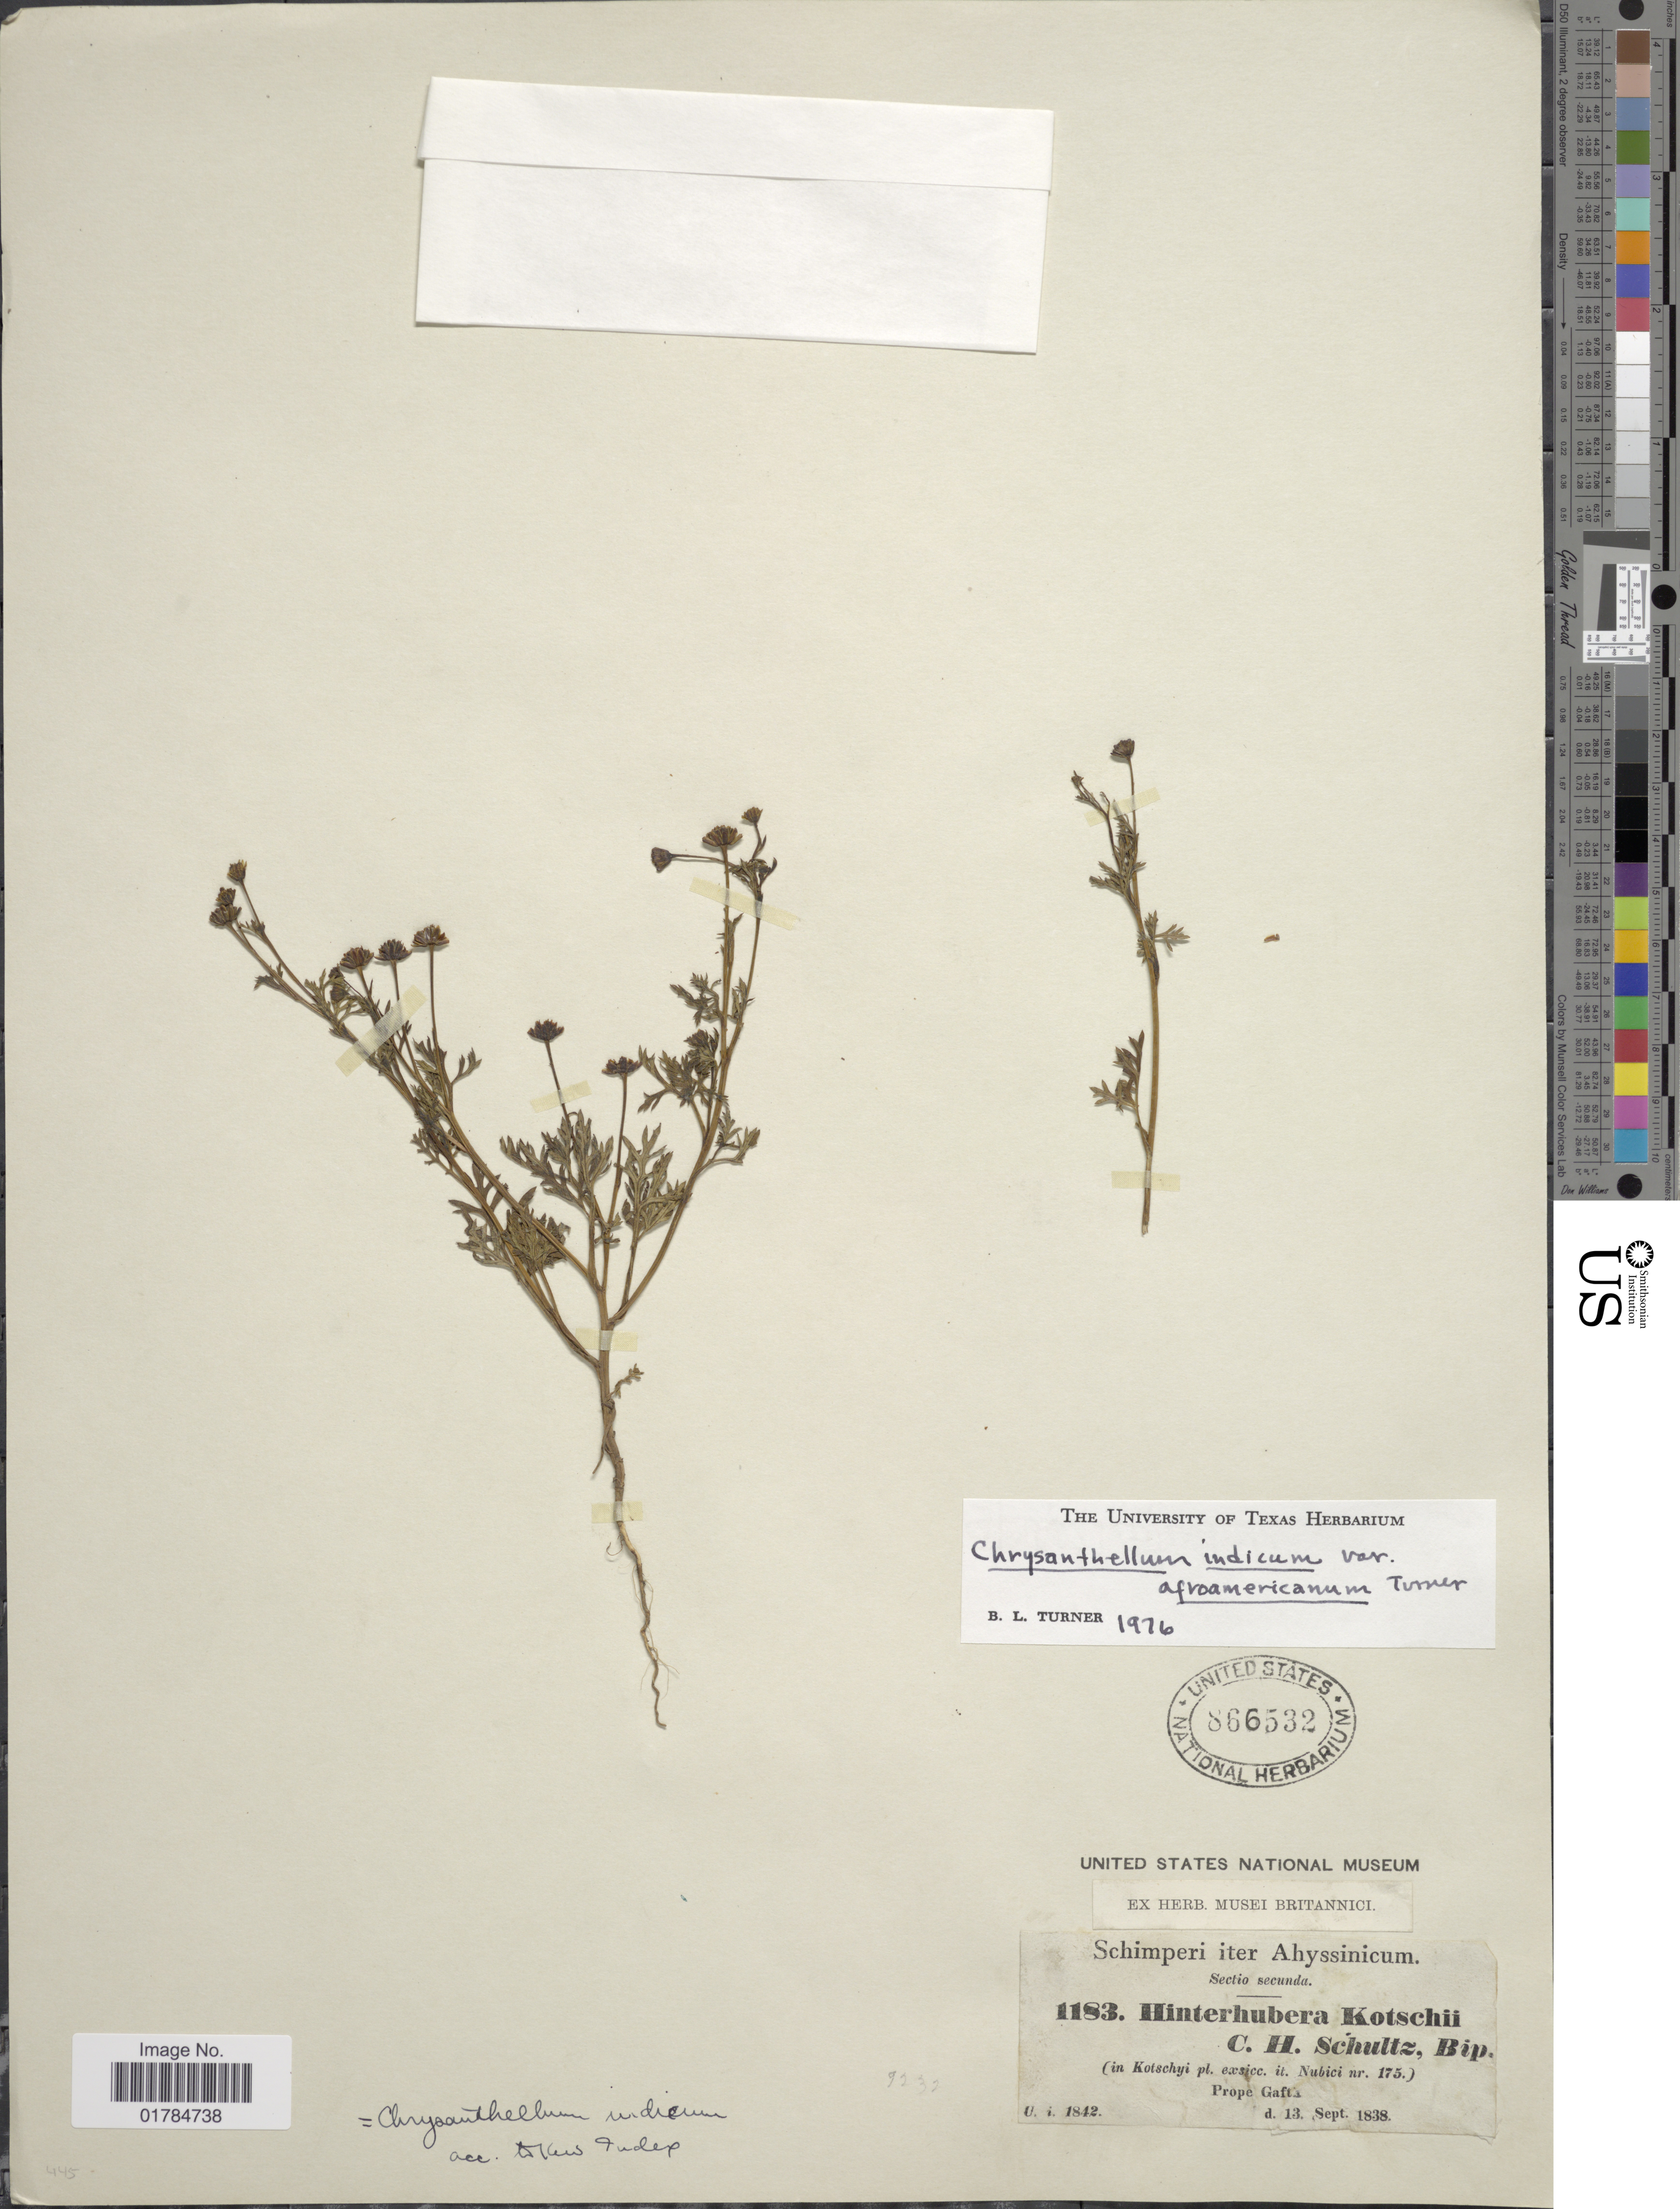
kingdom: Plantae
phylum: Tracheophyta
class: Magnoliopsida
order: Asterales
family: Asteraceae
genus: Chrysanthellum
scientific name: Chrysanthellum indicum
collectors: ex herb. Musei Britannici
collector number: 1183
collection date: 1838-09-13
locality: Prope Gafta [interpreted]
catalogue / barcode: US 866532